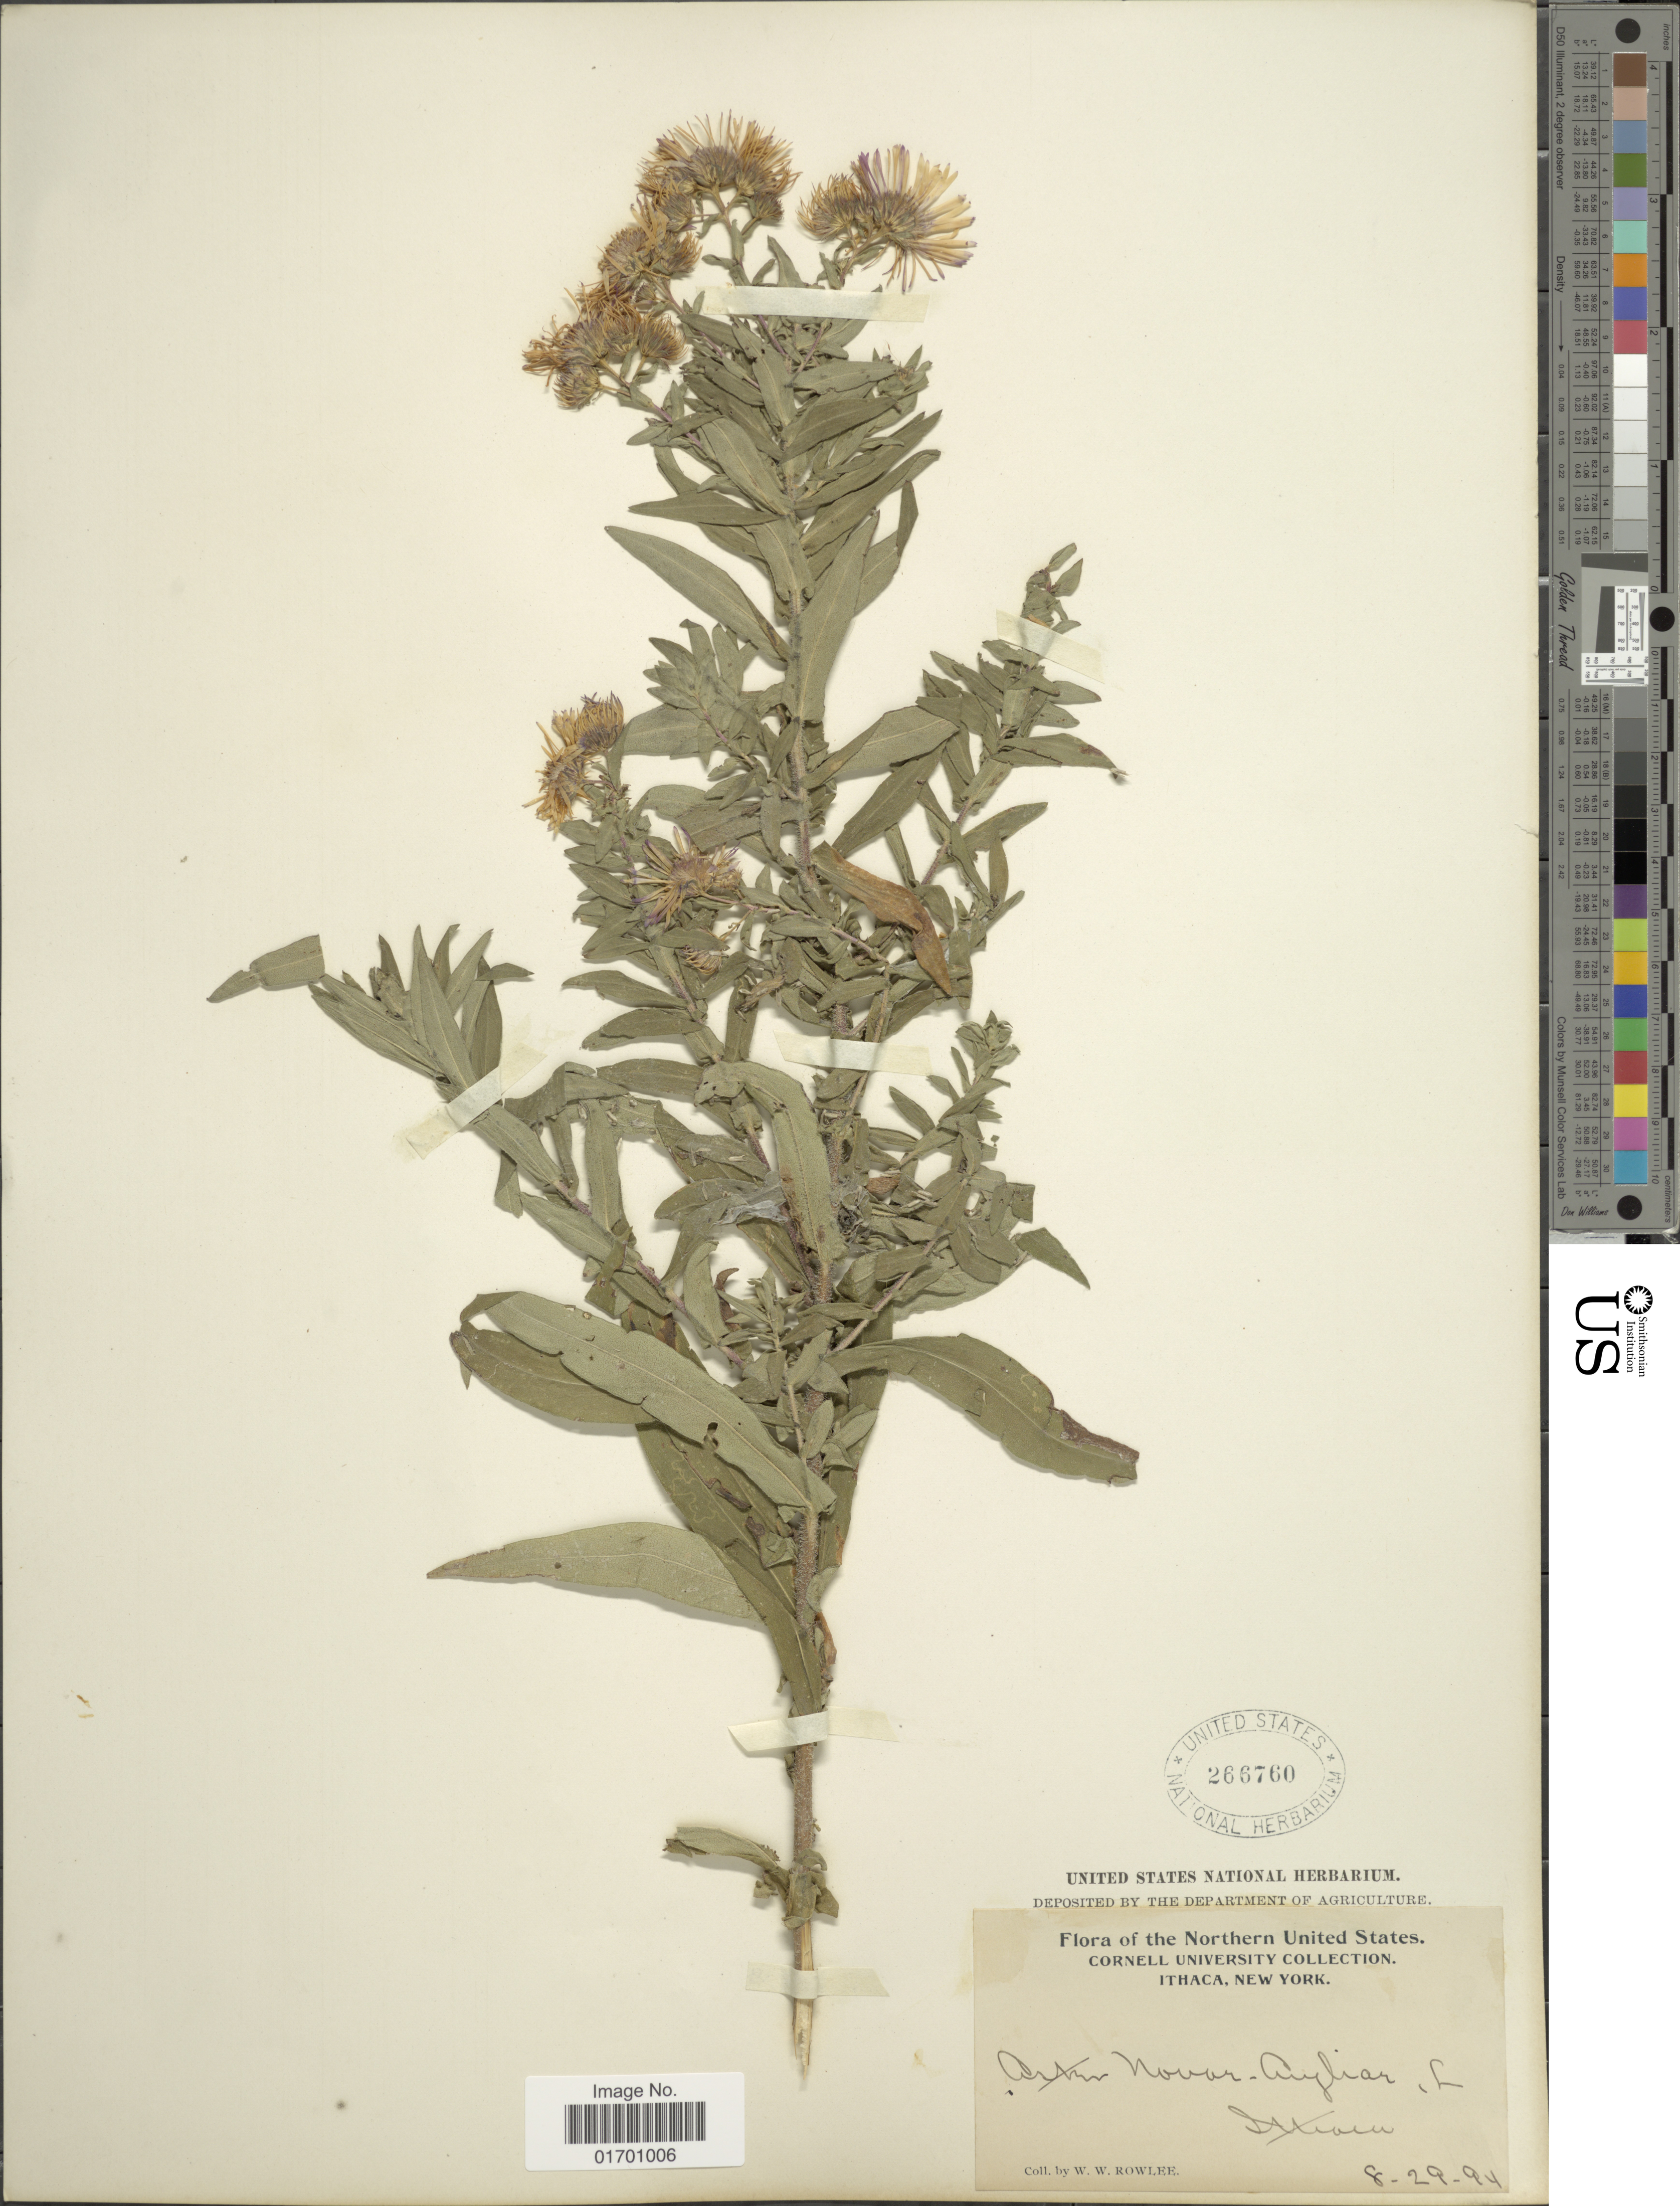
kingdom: Plantae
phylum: Tracheophyta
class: Magnoliopsida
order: Asterales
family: Asteraceae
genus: Symphyotrichum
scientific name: Symphyotrichum novae-angliae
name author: (L.) G.L. Nesom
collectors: W. W. Rowlee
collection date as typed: Transcribed d/m/y: 29/8/94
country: United States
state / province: New York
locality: The Northern United States. Ithaca.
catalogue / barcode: US 266760